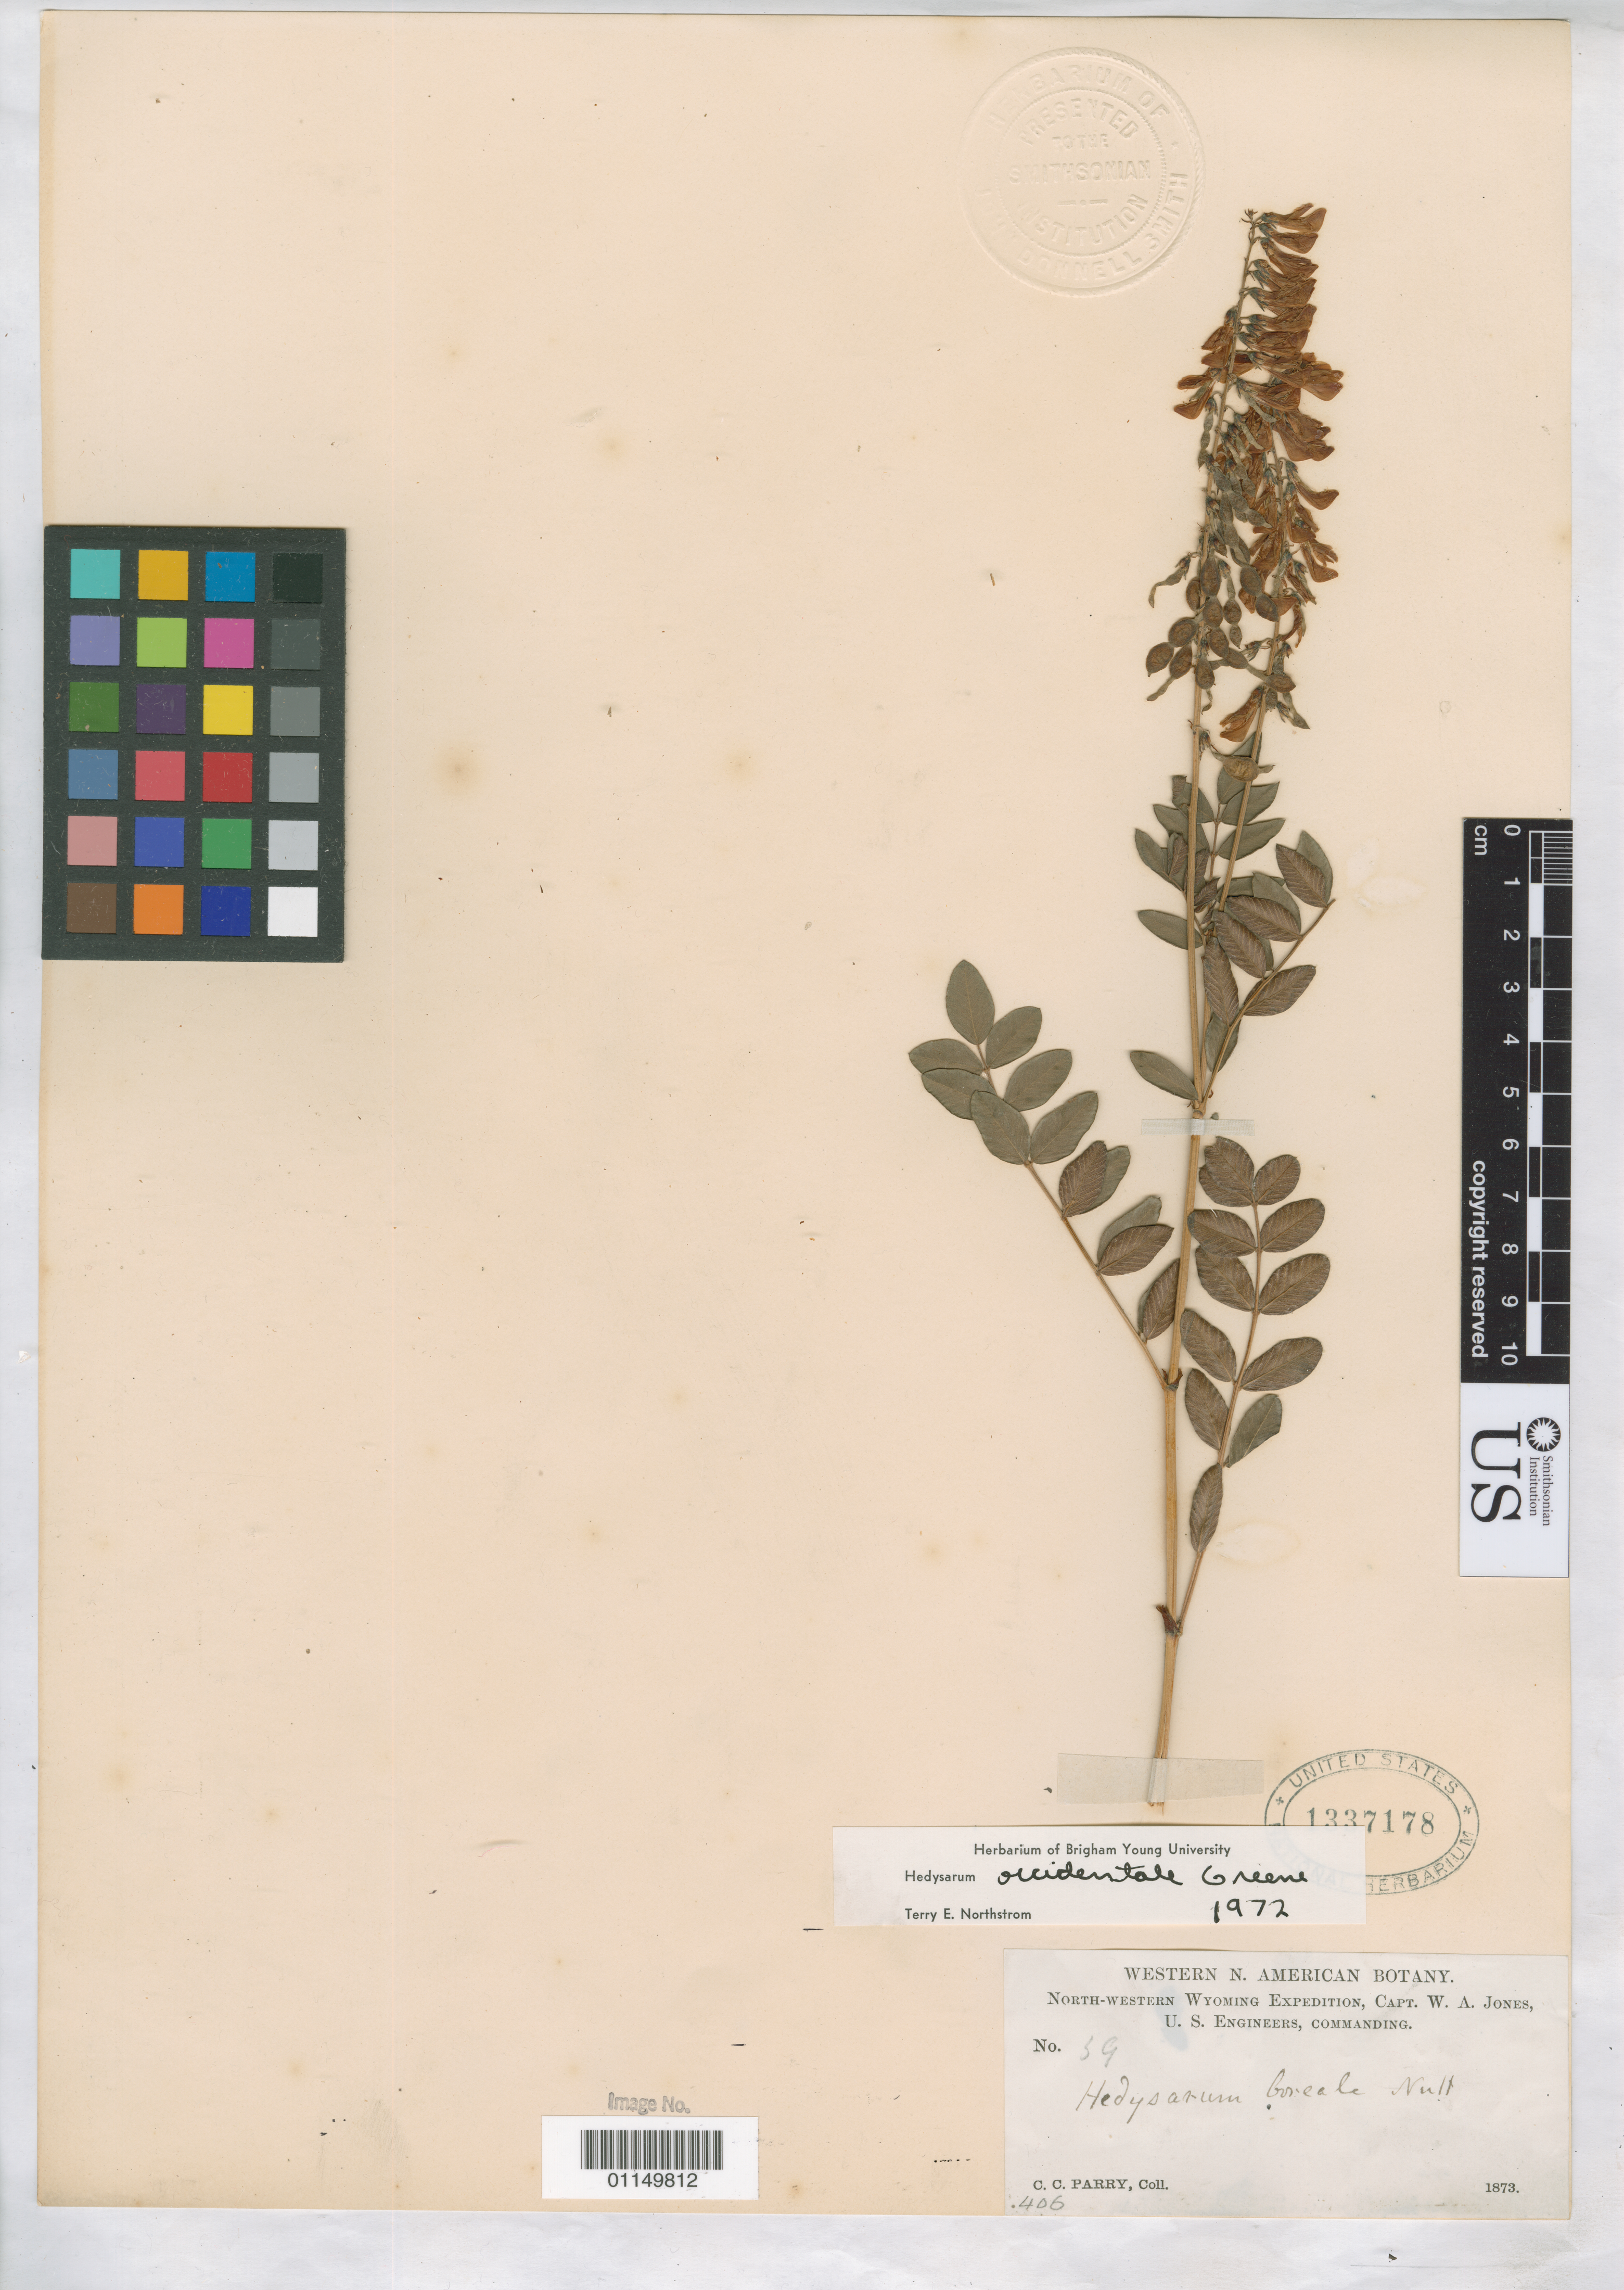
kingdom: Plantae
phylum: Tracheophyta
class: Magnoliopsida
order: Fabales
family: Fabaceae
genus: Hedysarum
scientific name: Hedysarum occidentale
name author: Greene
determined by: Northstrom, T. E.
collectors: C. C. Parry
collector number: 39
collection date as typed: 1873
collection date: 1873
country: United States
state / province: Wyoming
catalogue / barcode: US 1337178